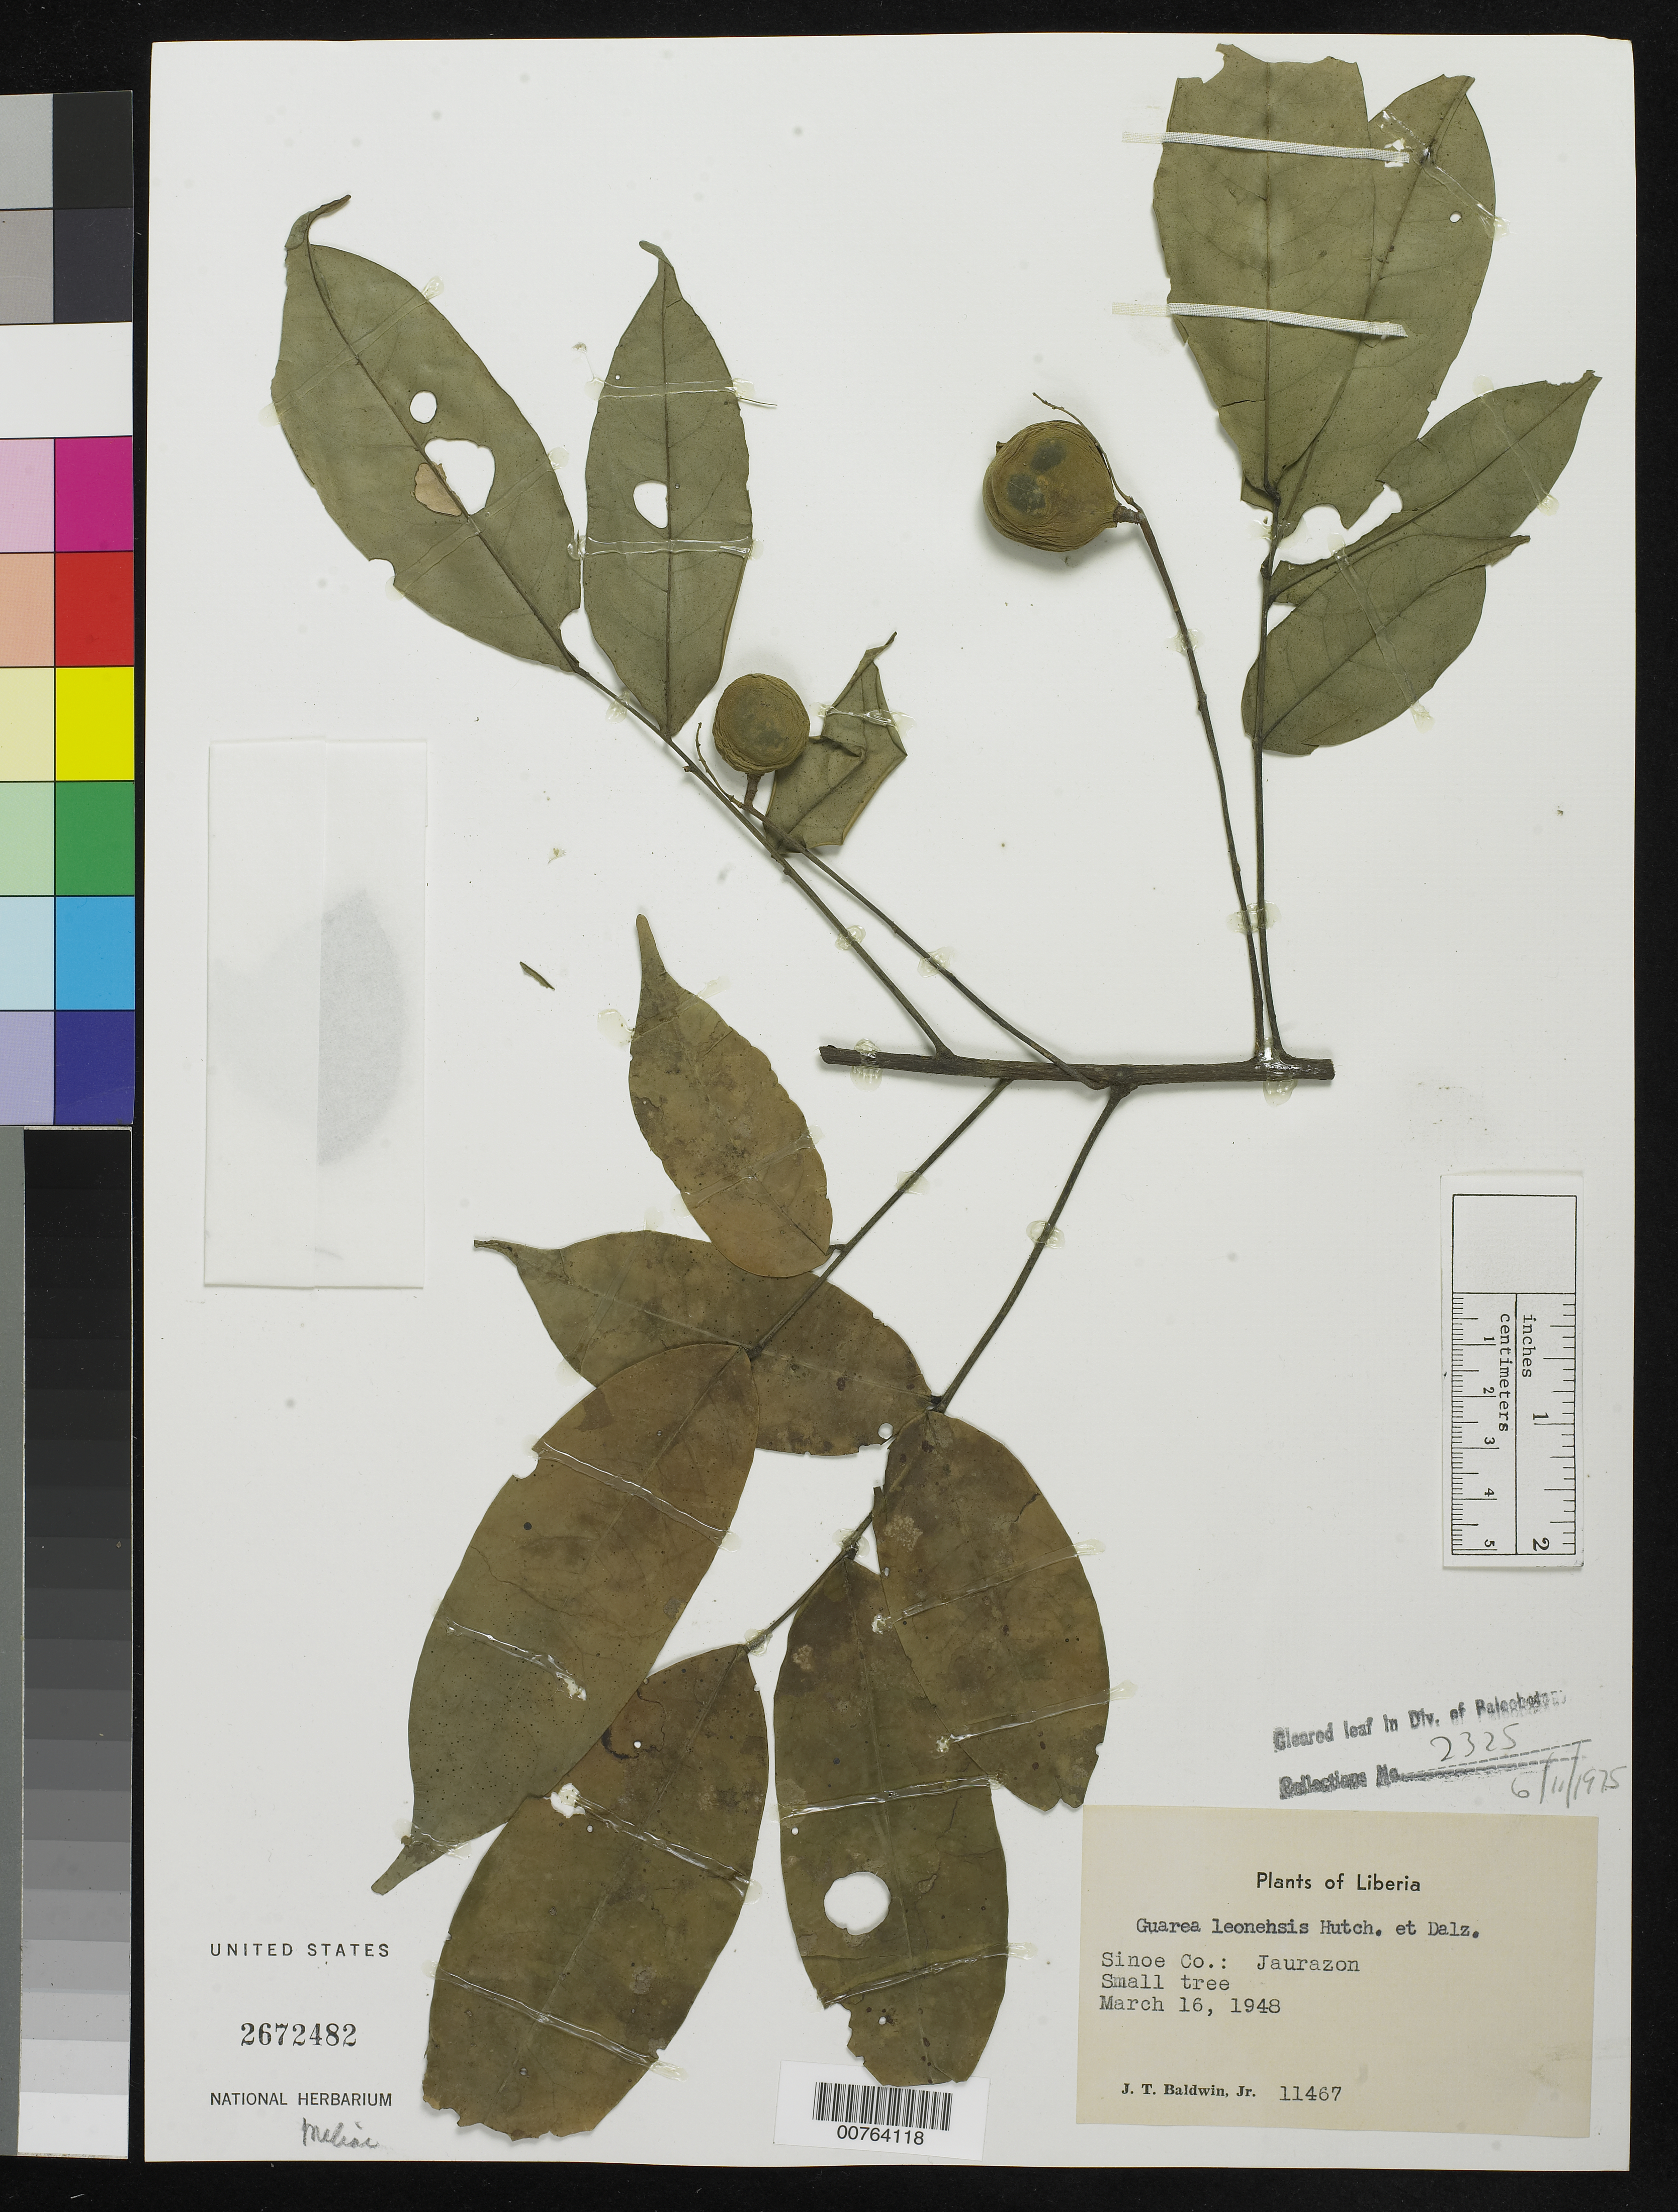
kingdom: Plantae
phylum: Tracheophyta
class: Magnoliopsida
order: Sapindales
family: Meliaceae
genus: Heckeldora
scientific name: Heckeldora leonensis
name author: (Hutch. & Dalziel) Koenen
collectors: J. T. Baldwin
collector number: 11467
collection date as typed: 16 Mar 1948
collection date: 1948-03-16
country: Liberia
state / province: Sinoe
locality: Jaurazon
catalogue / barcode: US 2672482